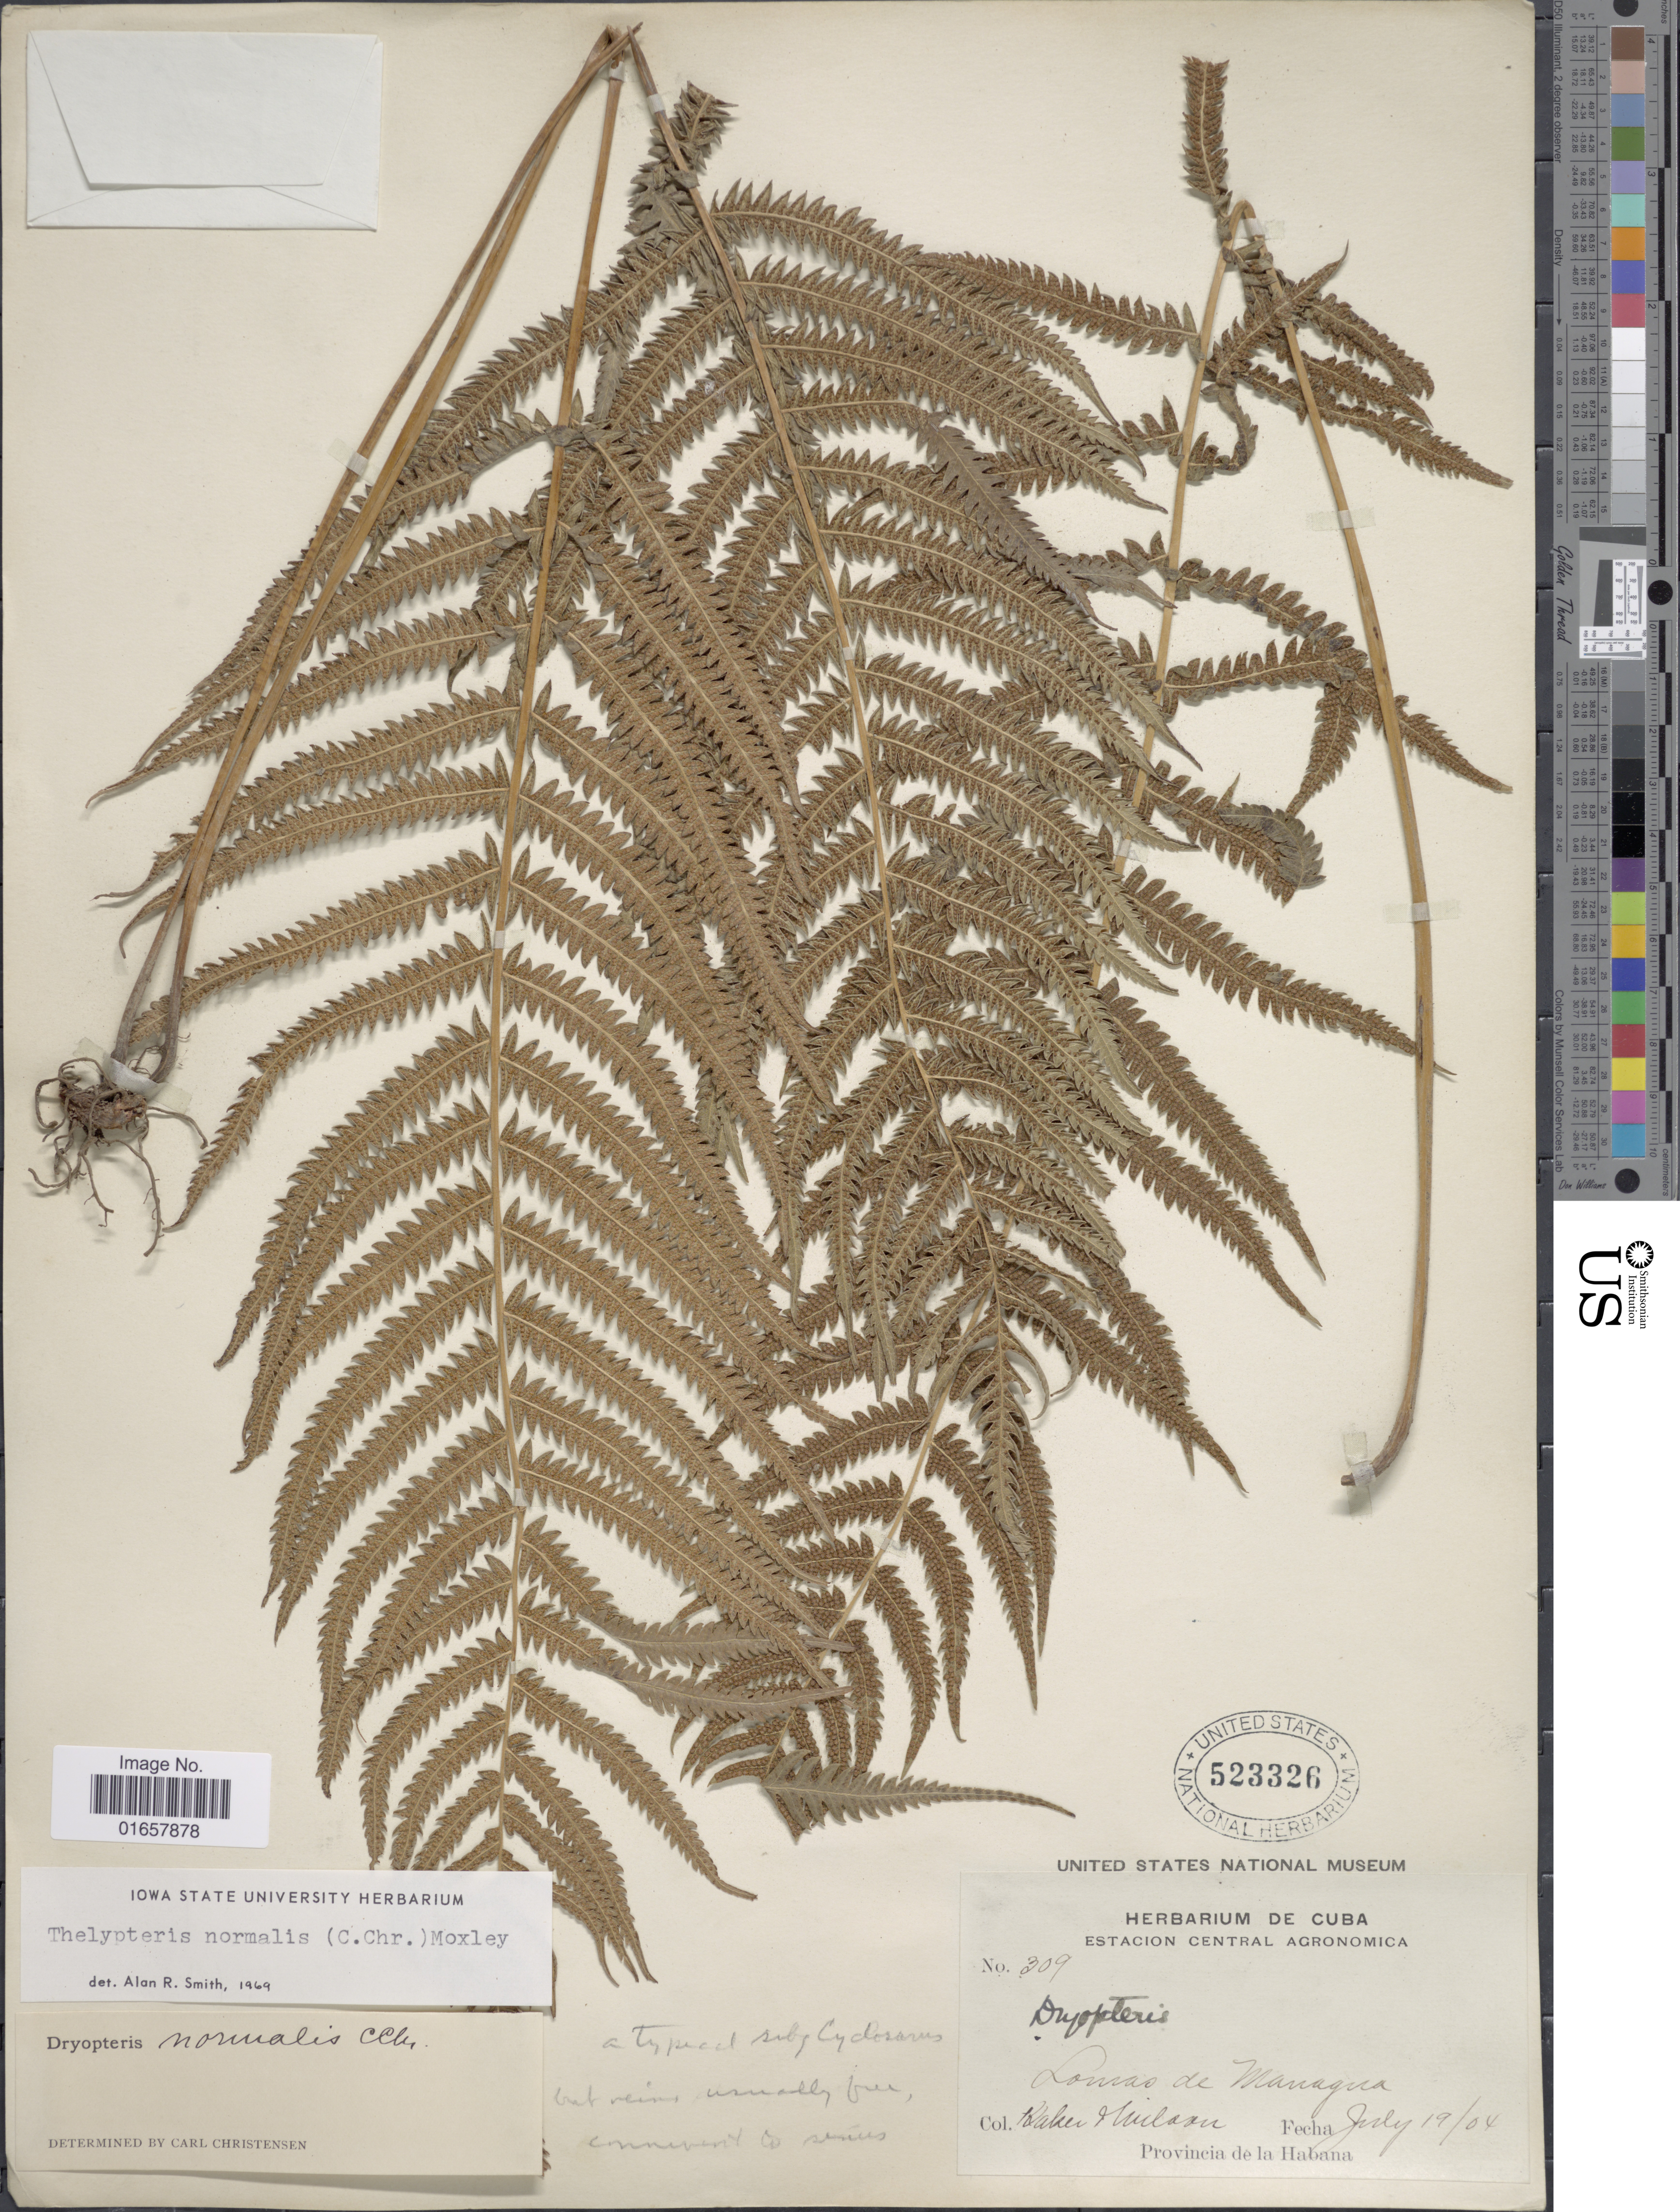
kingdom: Plantae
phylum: Tracheophyta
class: Polypodiopsida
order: Polypodiales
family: Thelypteridaceae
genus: Christella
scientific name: Christella kunthii comb. ined.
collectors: -- Baker & -- Wilson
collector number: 30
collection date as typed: July 19/04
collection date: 1904-07-19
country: Cuba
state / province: La Habana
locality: Estacion Central Agronomica, Lomas de Managua.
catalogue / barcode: US 523326